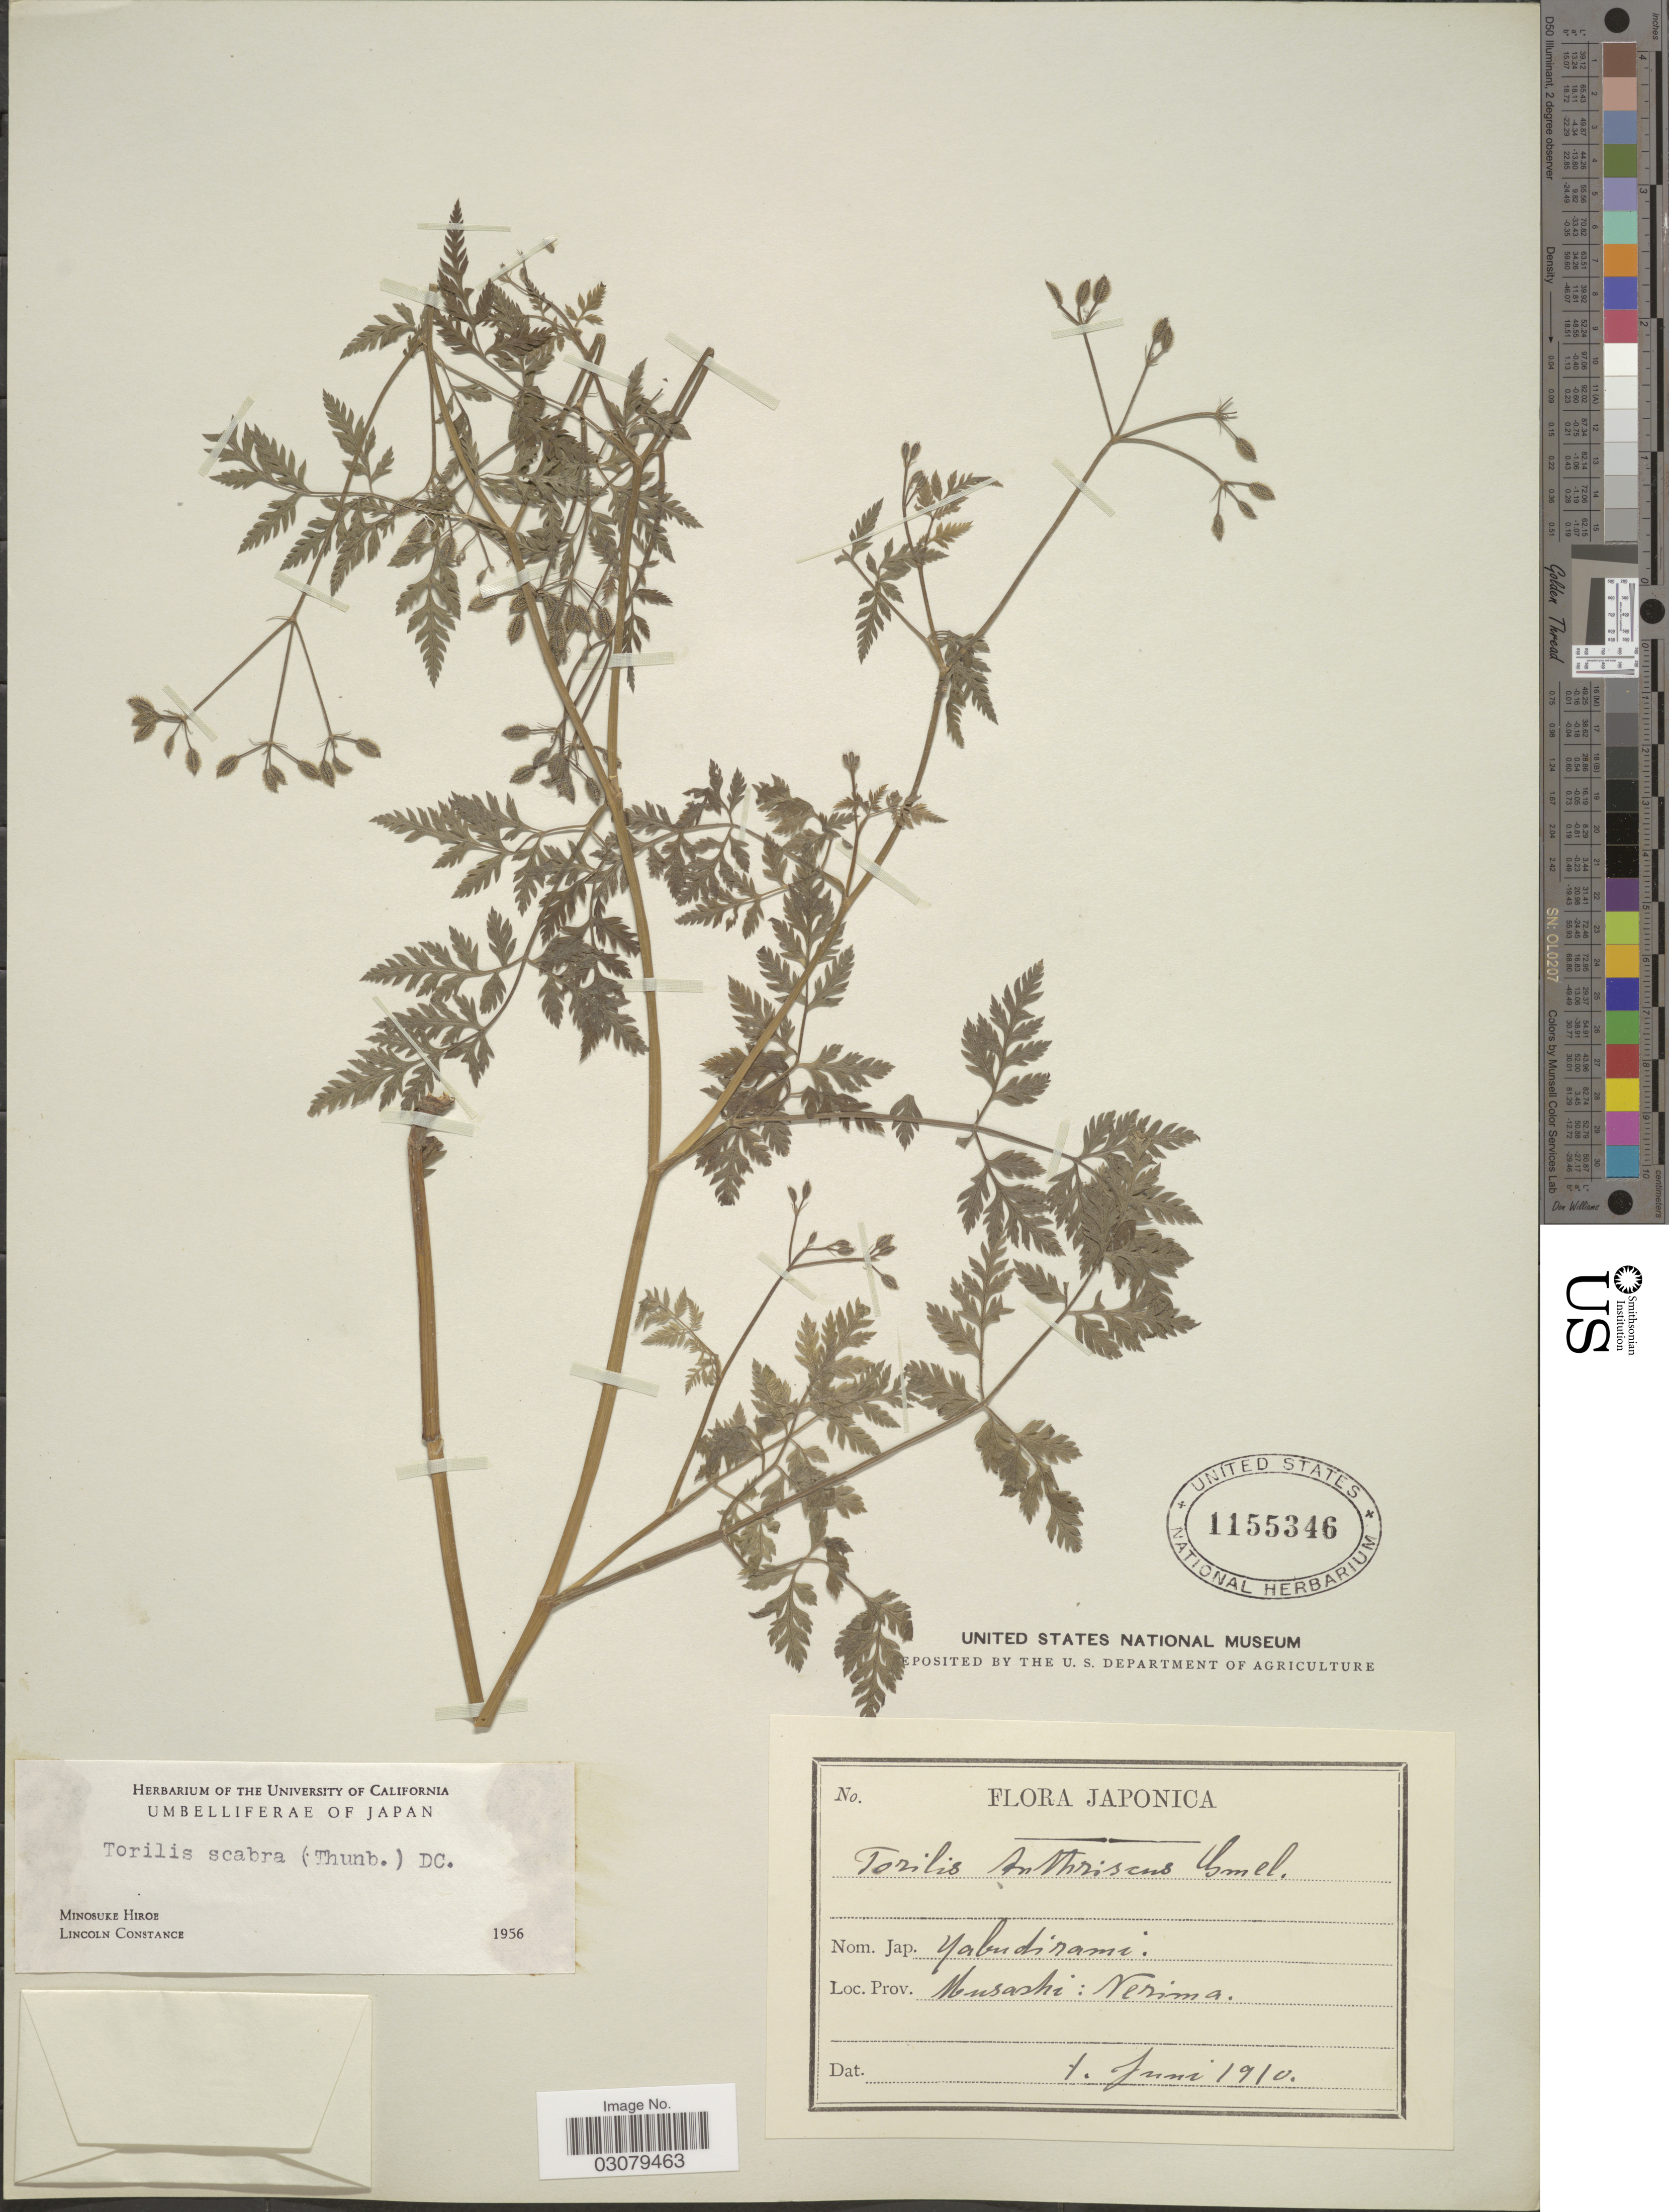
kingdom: Plantae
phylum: Tracheophyta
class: Magnoliopsida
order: Apiales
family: Apiaceae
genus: Torilis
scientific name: Torilis scabra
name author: (Thunb.) DC.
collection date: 1910-06-01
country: Japan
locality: Musashi: Nerima.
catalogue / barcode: US 1155346